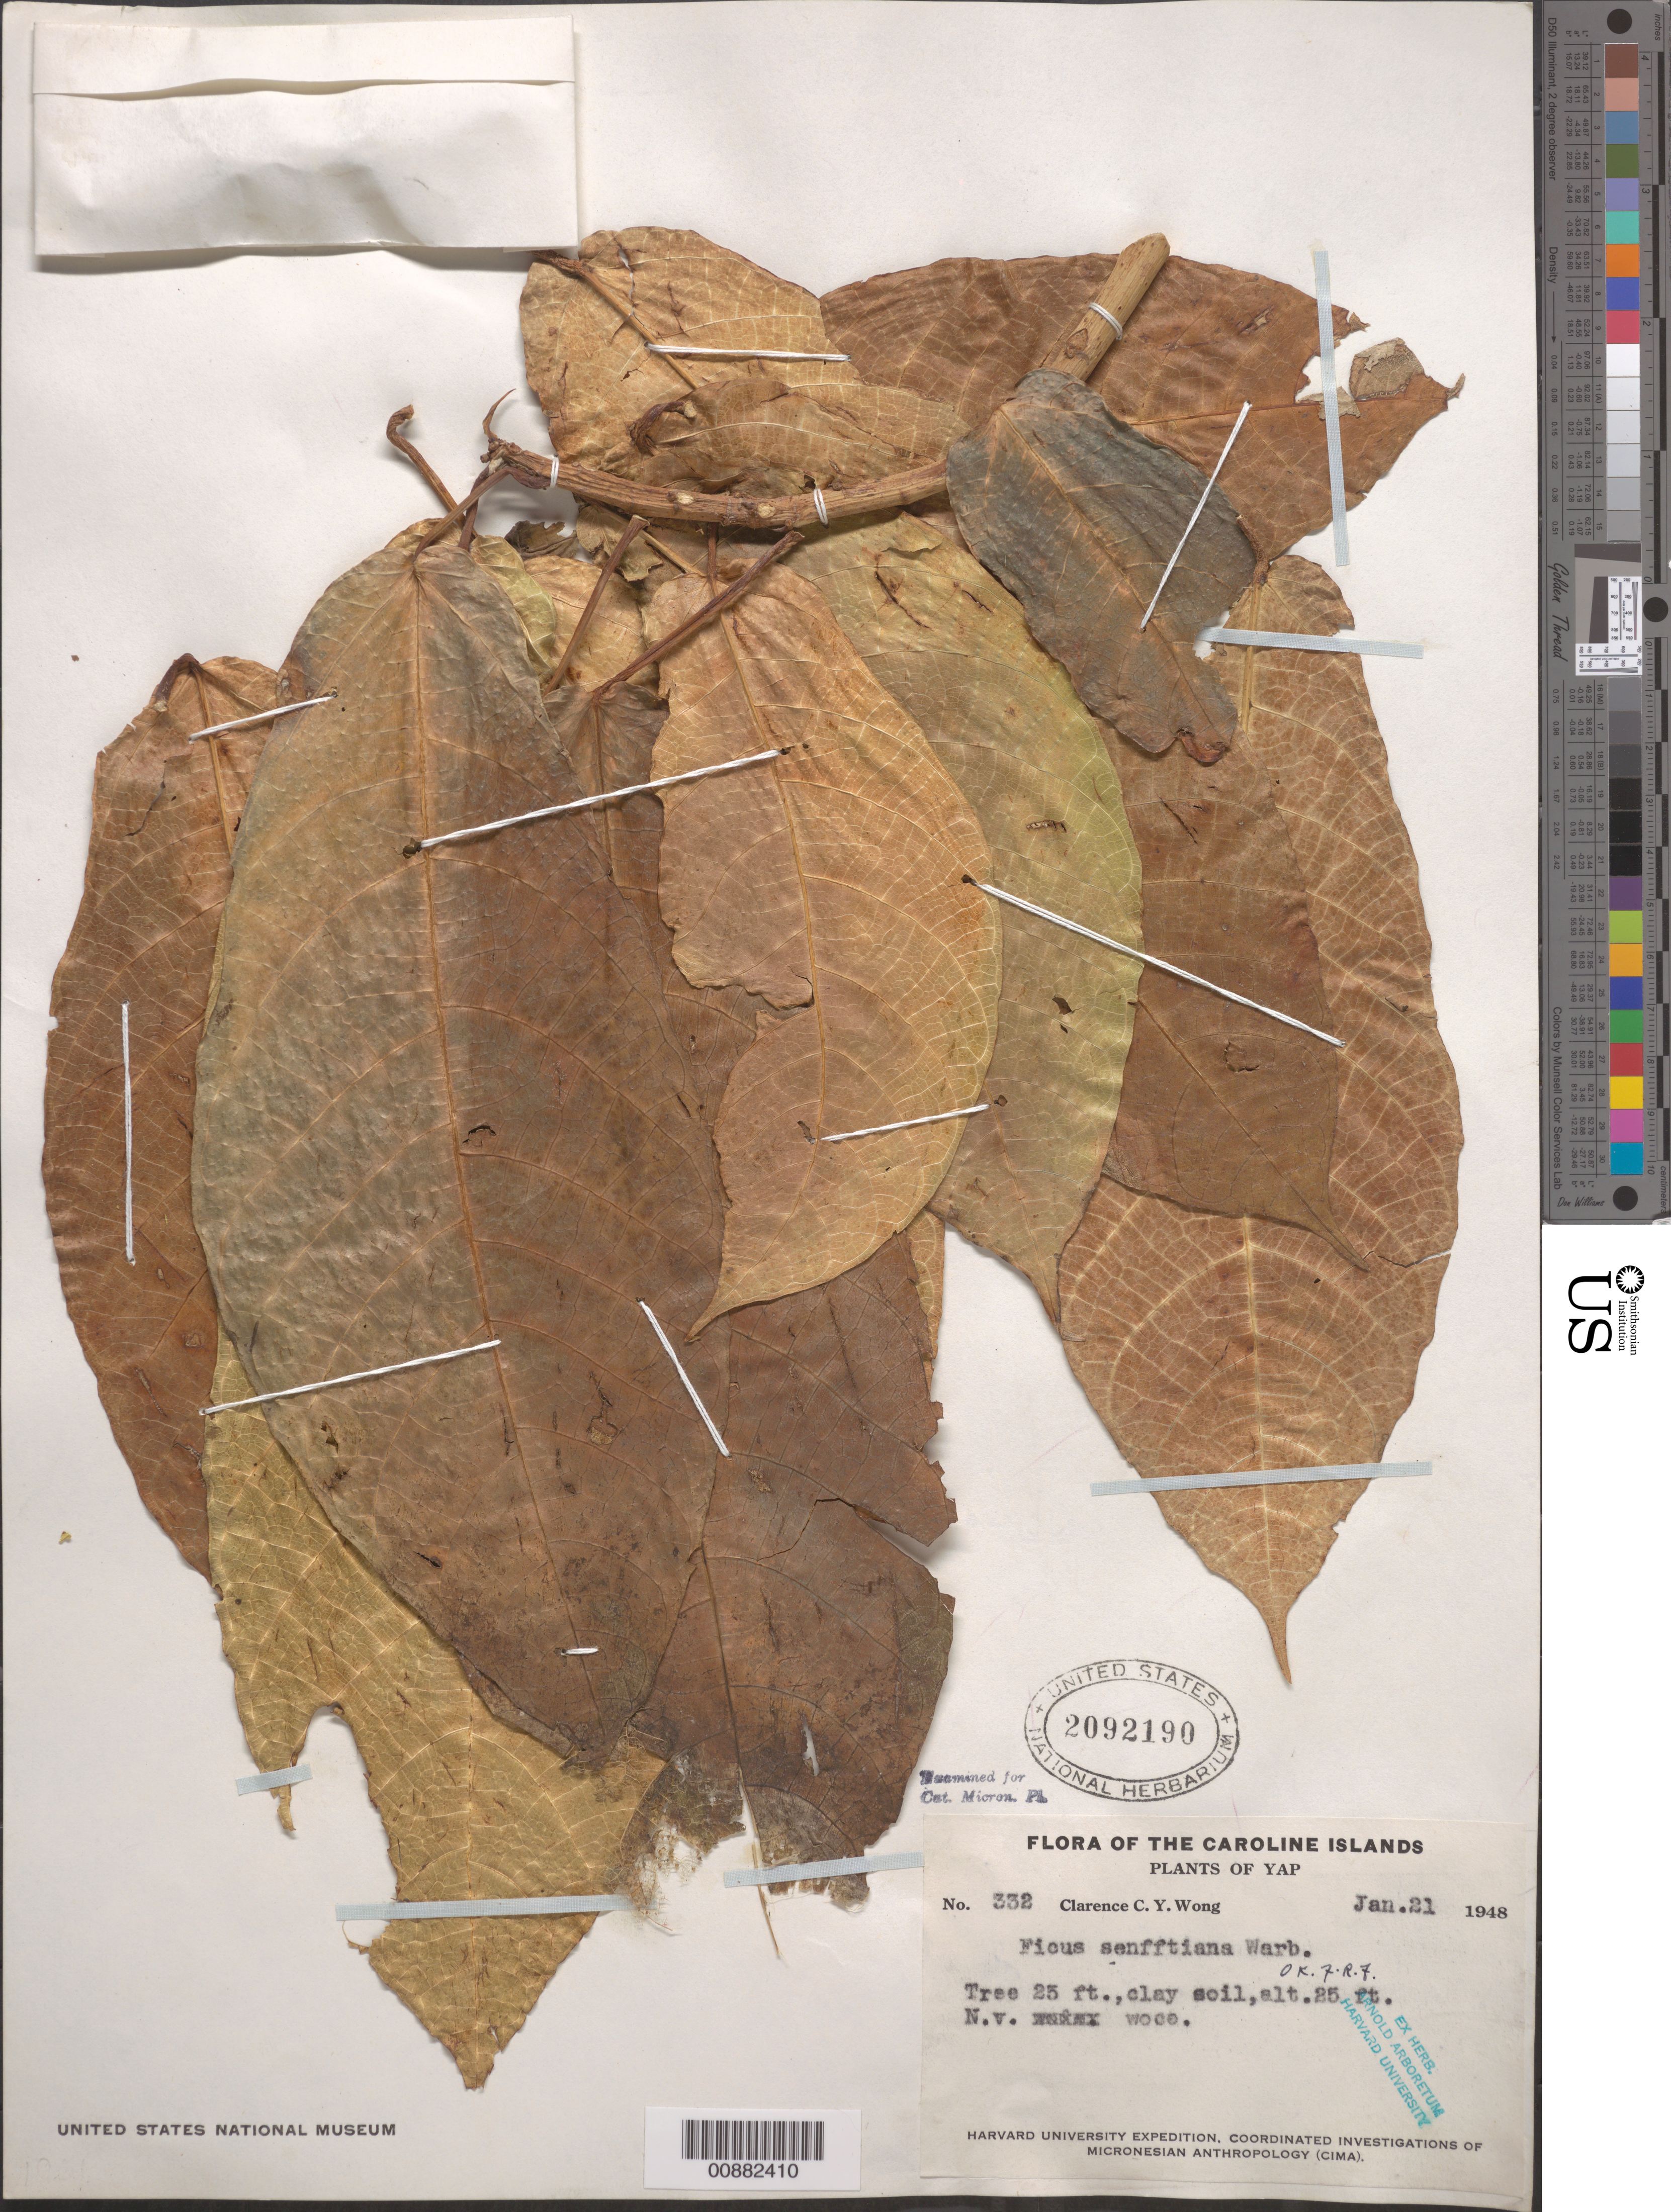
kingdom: Plantae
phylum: Tracheophyta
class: Magnoliopsida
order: Rosales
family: Moraceae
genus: Ficus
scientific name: Ficus senfftiana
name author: Warb.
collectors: C. Wong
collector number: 332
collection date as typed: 21 Jan 1948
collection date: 1948-01-21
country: Micronesia, Federated States of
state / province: Yap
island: Yap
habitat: Clay soil.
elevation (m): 8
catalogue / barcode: US 2092190